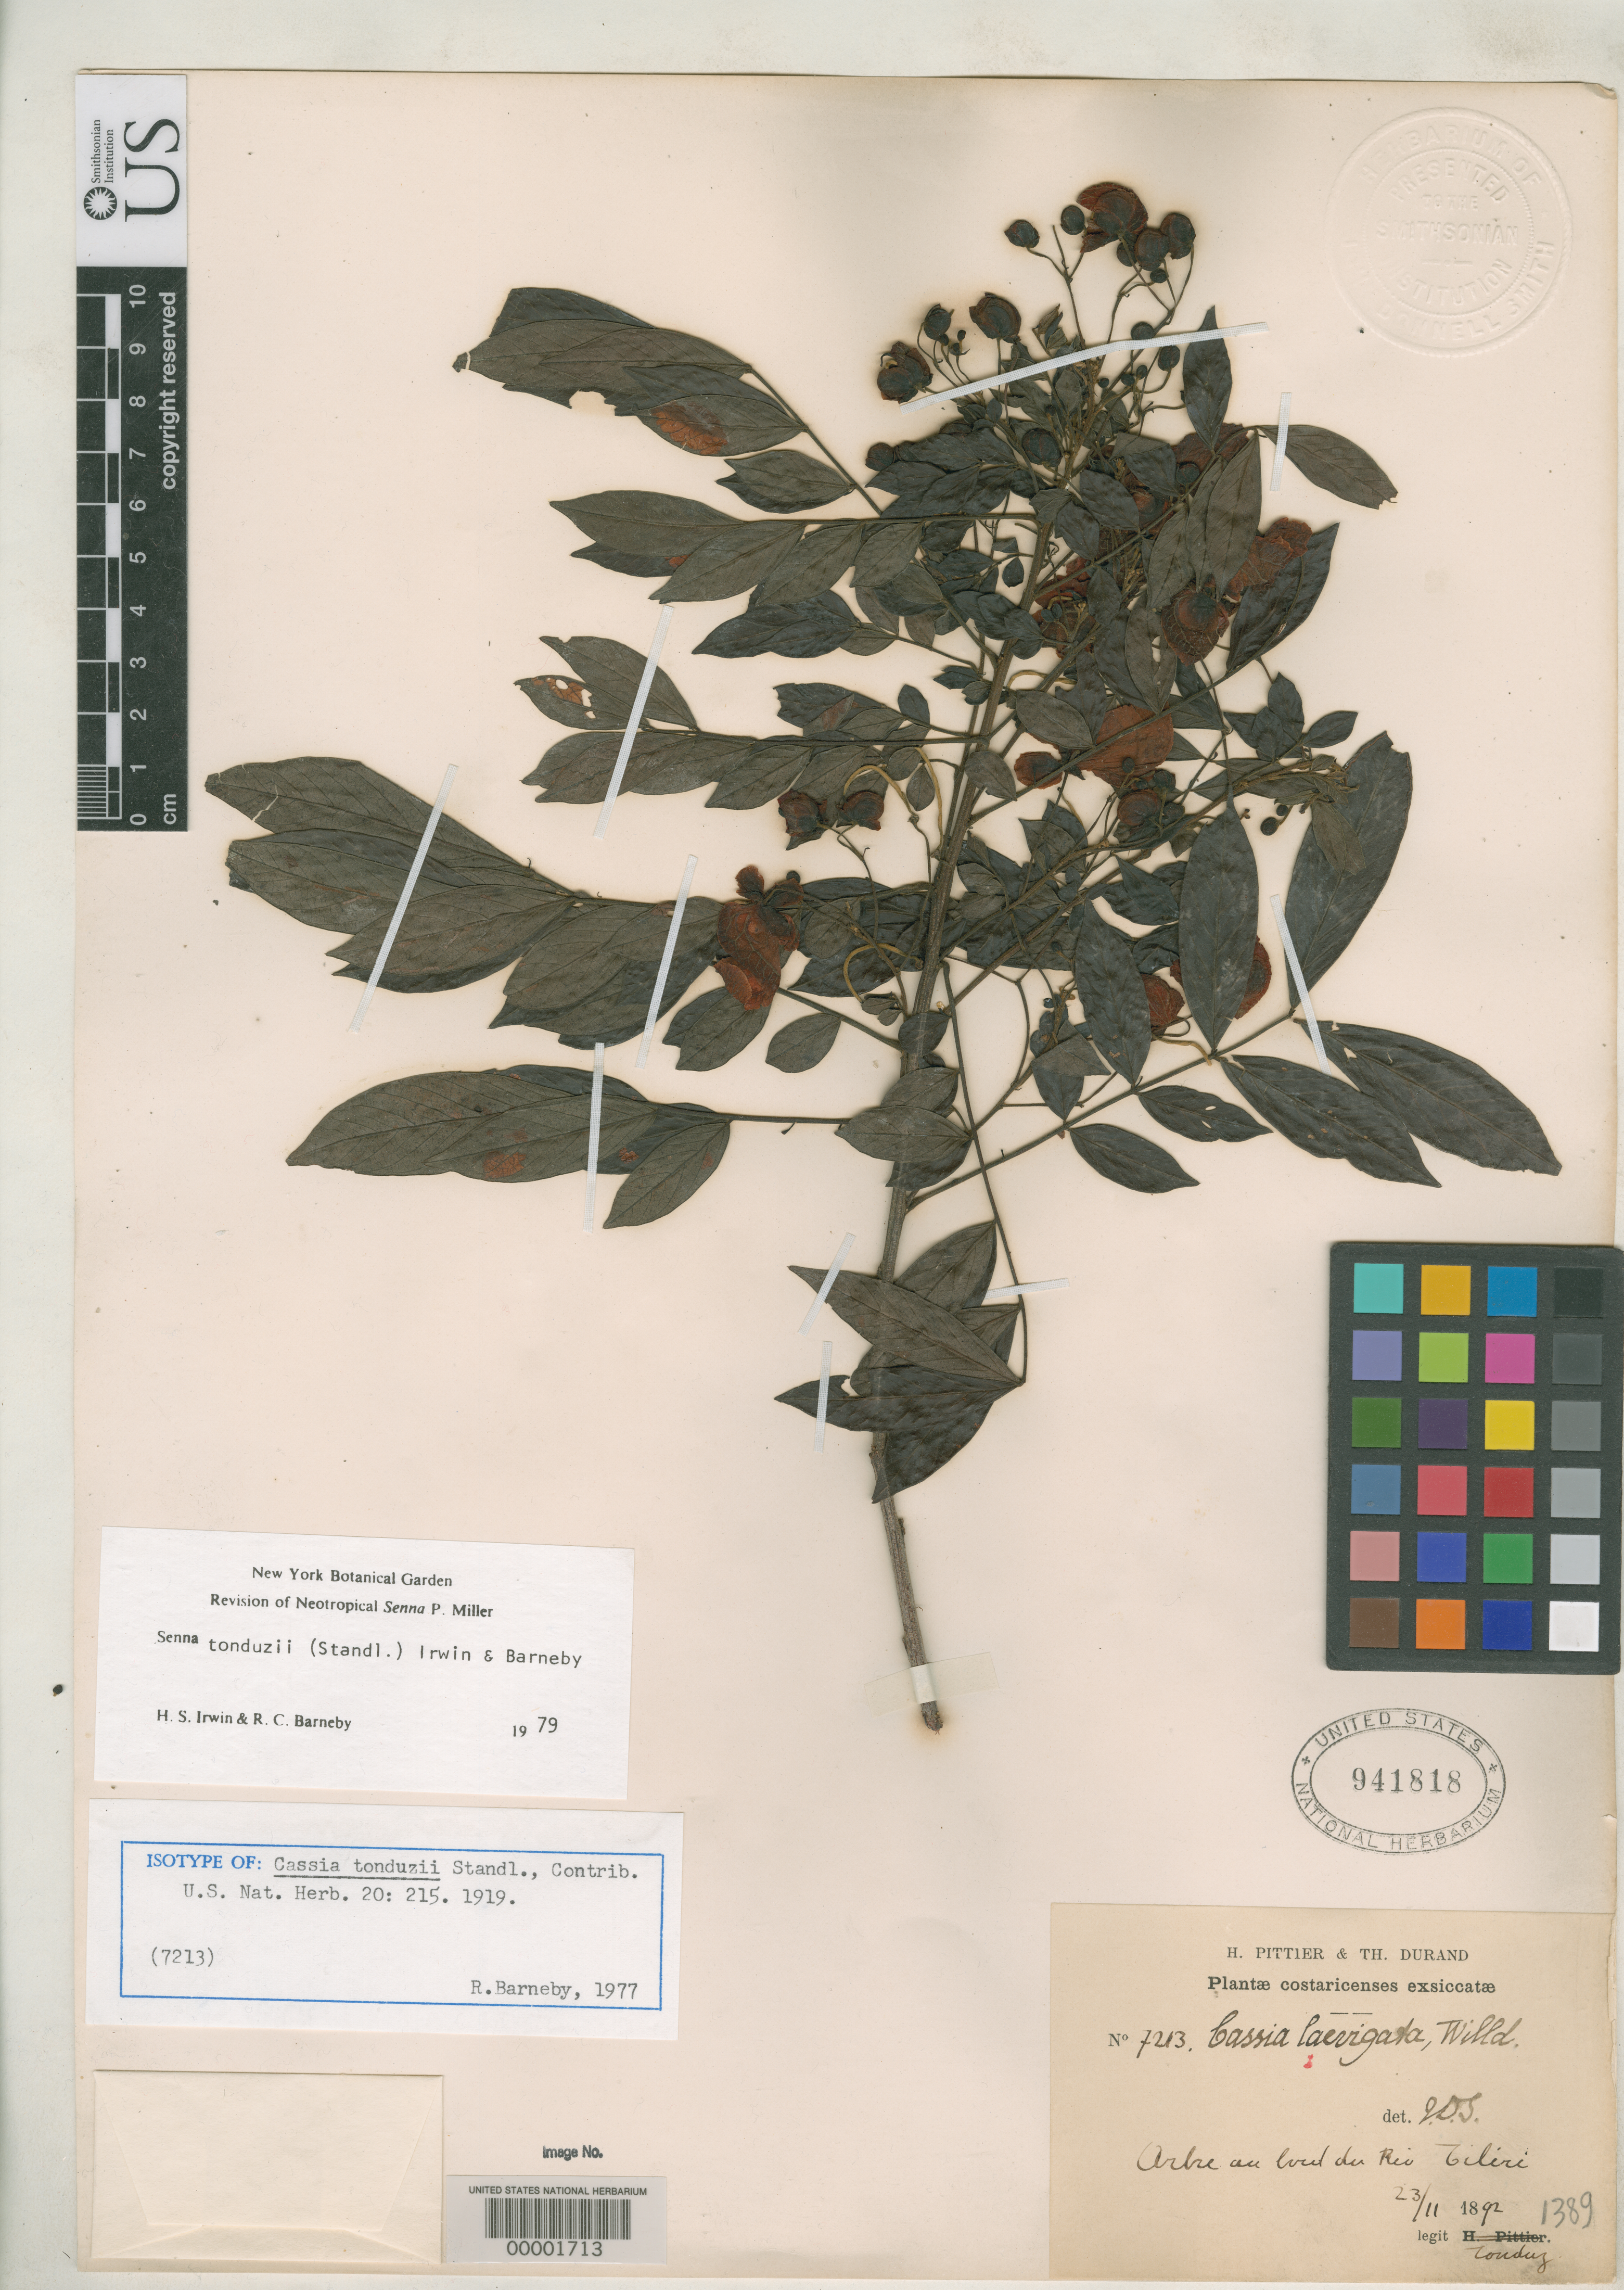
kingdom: Plantae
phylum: Tracheophyta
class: Magnoliopsida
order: Fabales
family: Fabaceae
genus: Cassia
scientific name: Cassia tonduzii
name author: Standl.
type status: Isotype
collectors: A. Tonduz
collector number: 7213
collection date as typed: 23 Nov 1892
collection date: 1892-11-23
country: Costa Rica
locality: Arbe au bord du Rio Tiliri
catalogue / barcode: US 941818